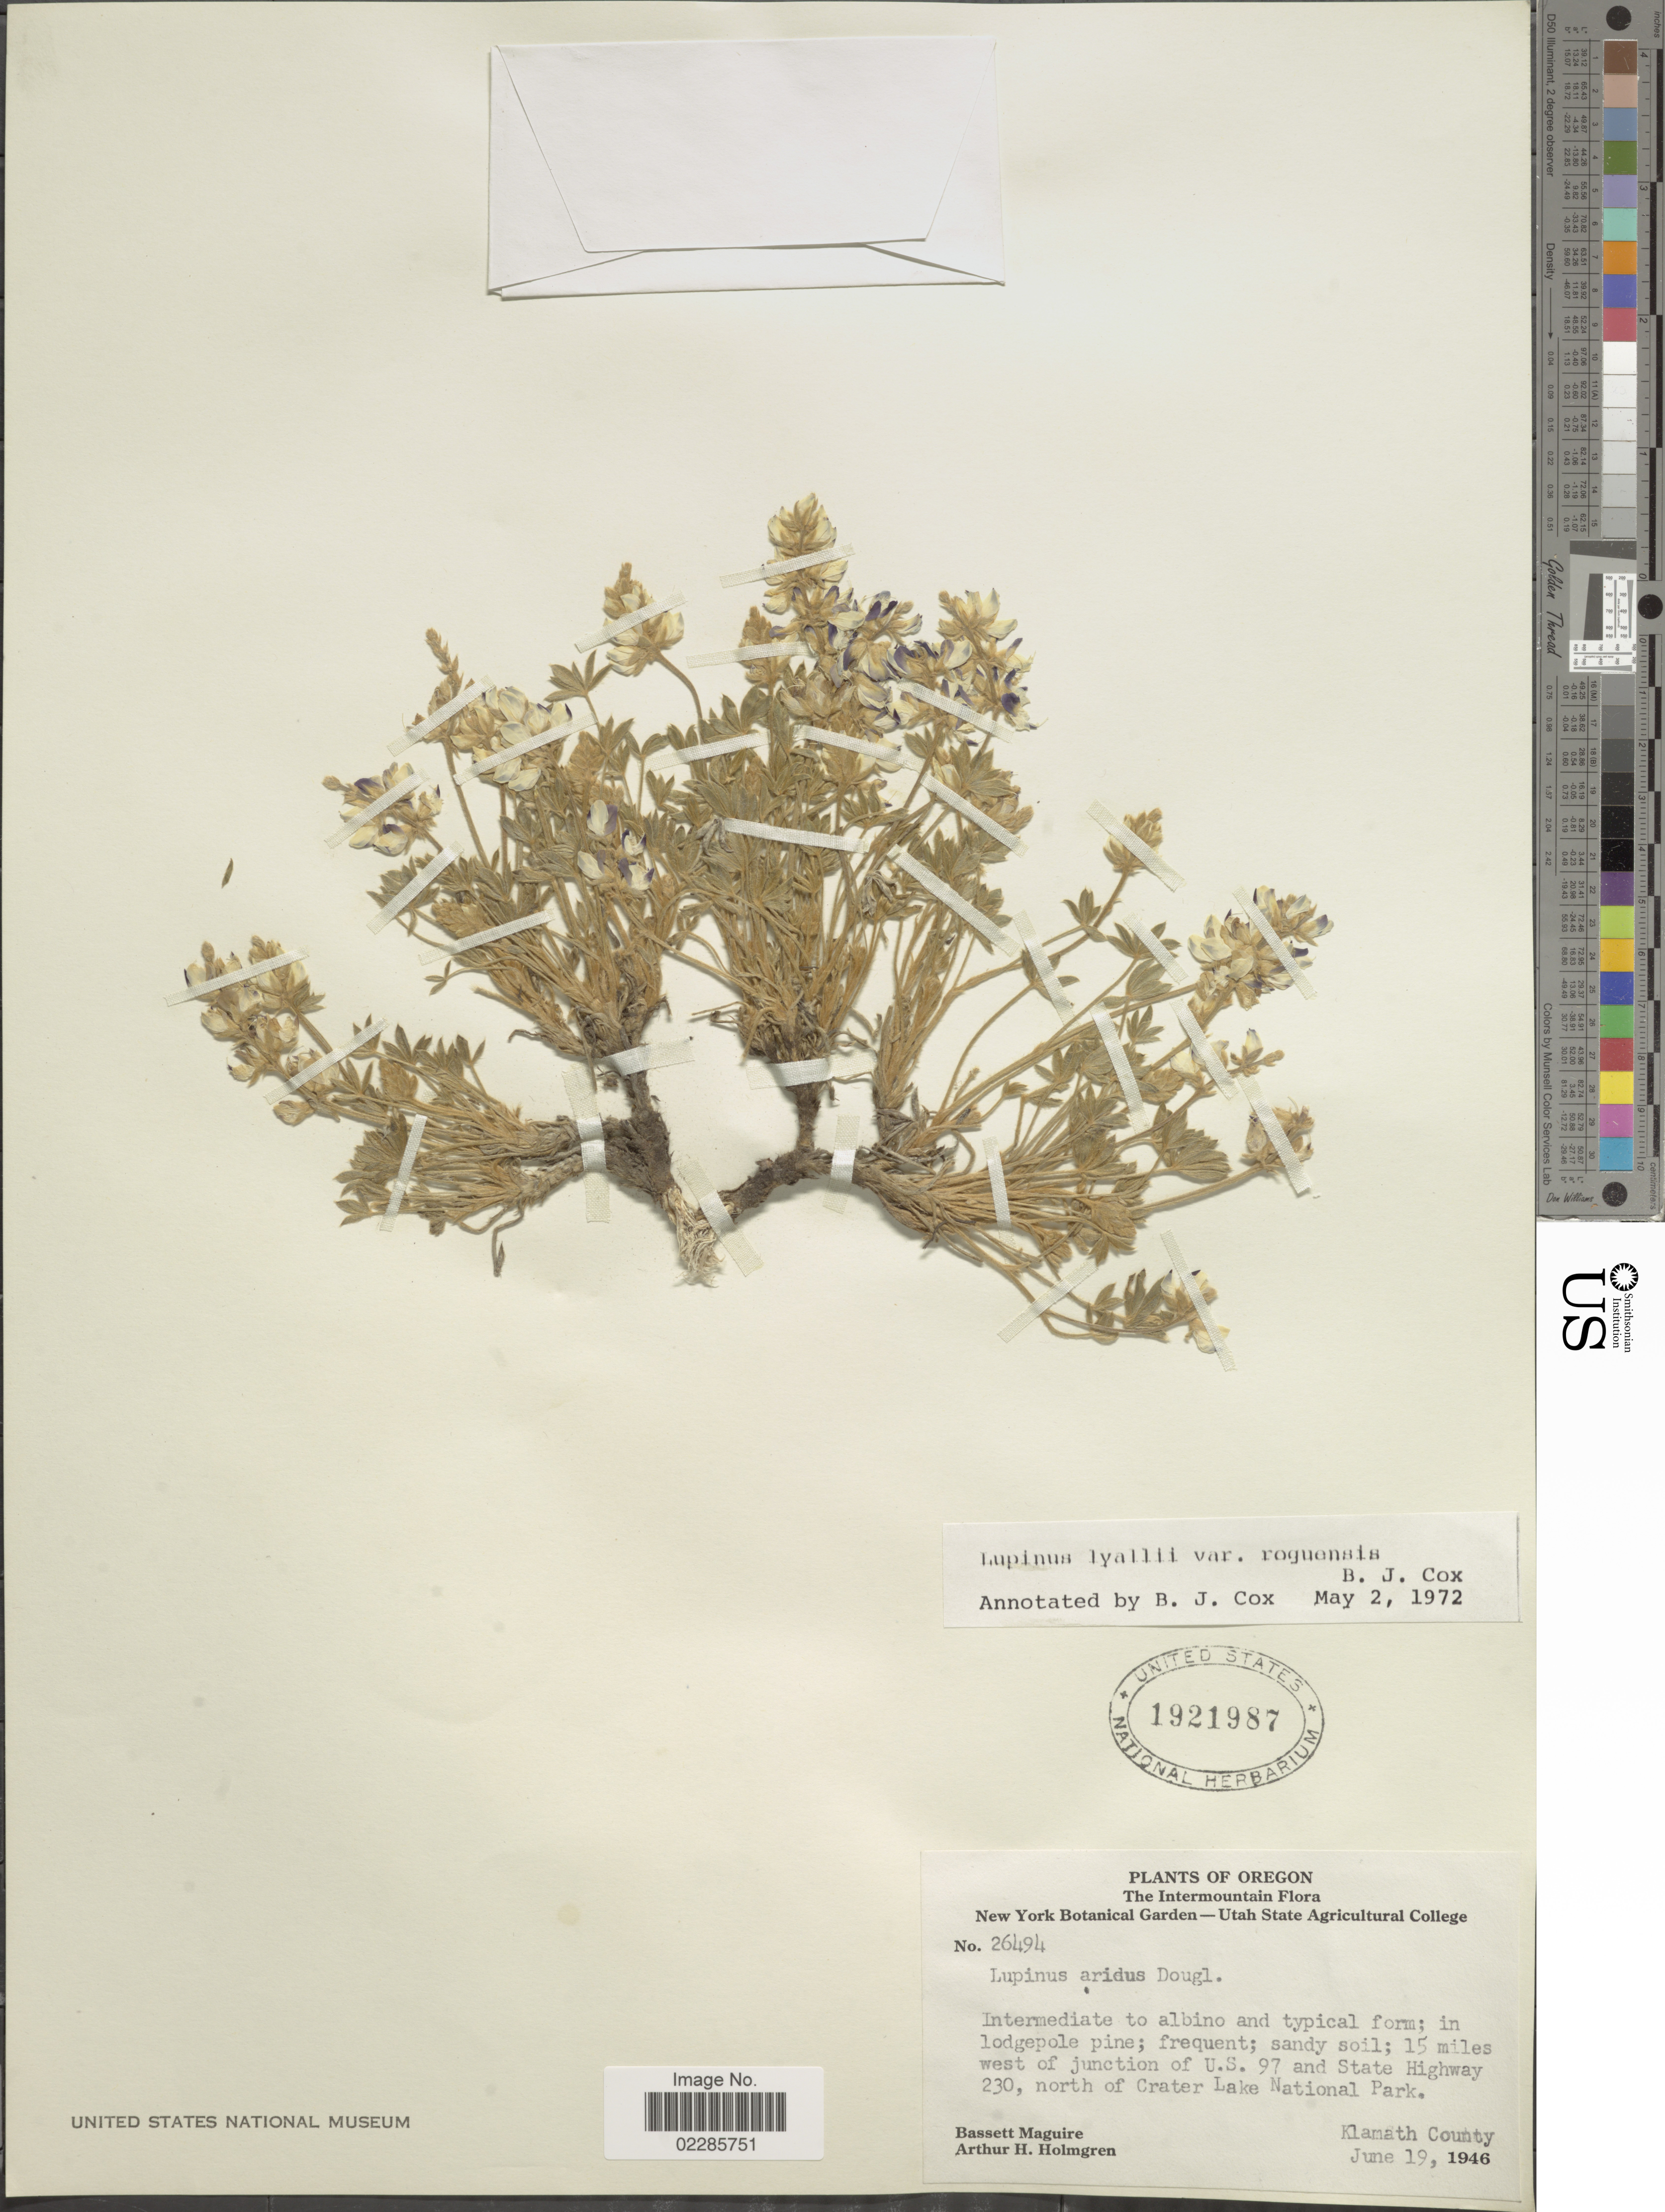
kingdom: Plantae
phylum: Tracheophyta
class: Magnoliopsida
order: Fabales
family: Fabaceae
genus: Lupinus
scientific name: Lupinus lyallii var. roguensis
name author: B.J. Cox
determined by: Cox, B. J.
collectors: B. Maguire & A. H. Holmgren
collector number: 26494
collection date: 1946-06-19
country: United States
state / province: Oregon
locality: The Intermountain, 15 miles west of junction of U.S. 97 and State Highway 230, north of Crater Lake National Park, Klamath County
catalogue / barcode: US 1921987